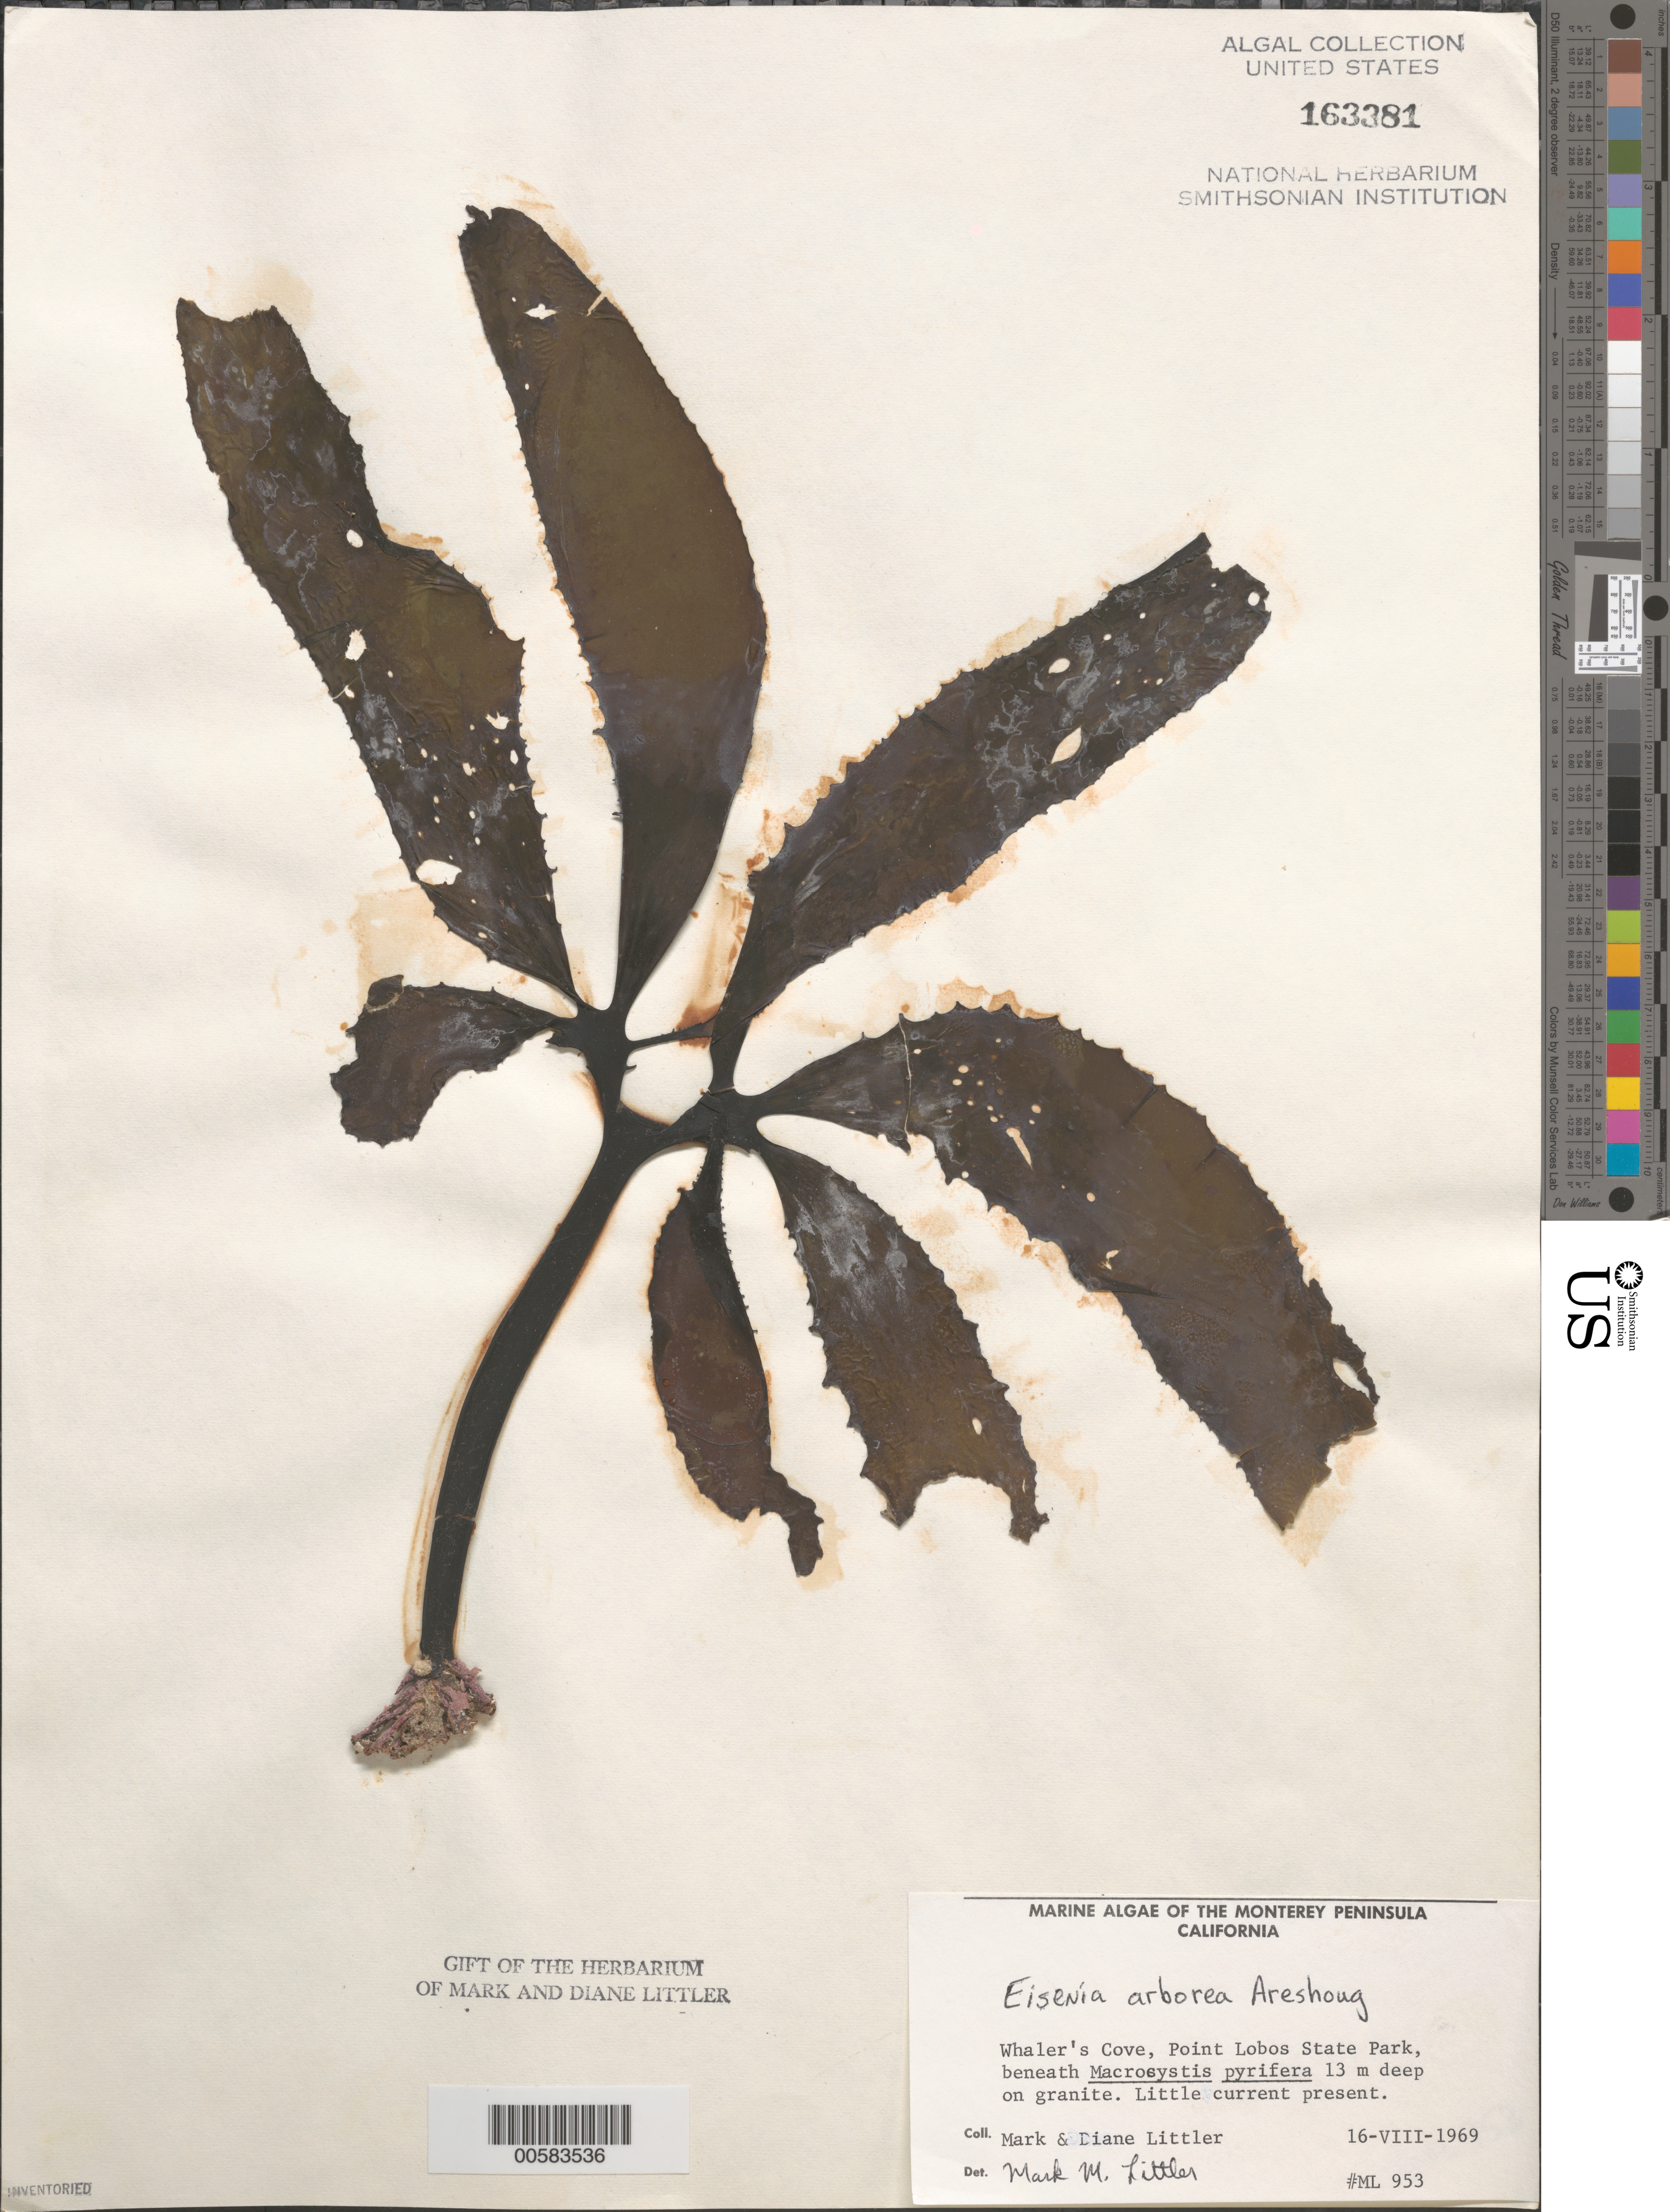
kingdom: Chromista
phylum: Ochrophyta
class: Phaeophyceae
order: Laminariales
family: Lessoniaceae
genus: Eisenia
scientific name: Eisenia arborea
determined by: Littler, M. M.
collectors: M. M. Littler & D. S. Littler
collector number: ML 953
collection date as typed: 16 Aug 1969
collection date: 1969-08-16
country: United States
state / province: California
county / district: Monterey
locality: Whaler's Cove, Point Lobos State Park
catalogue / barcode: US 163381